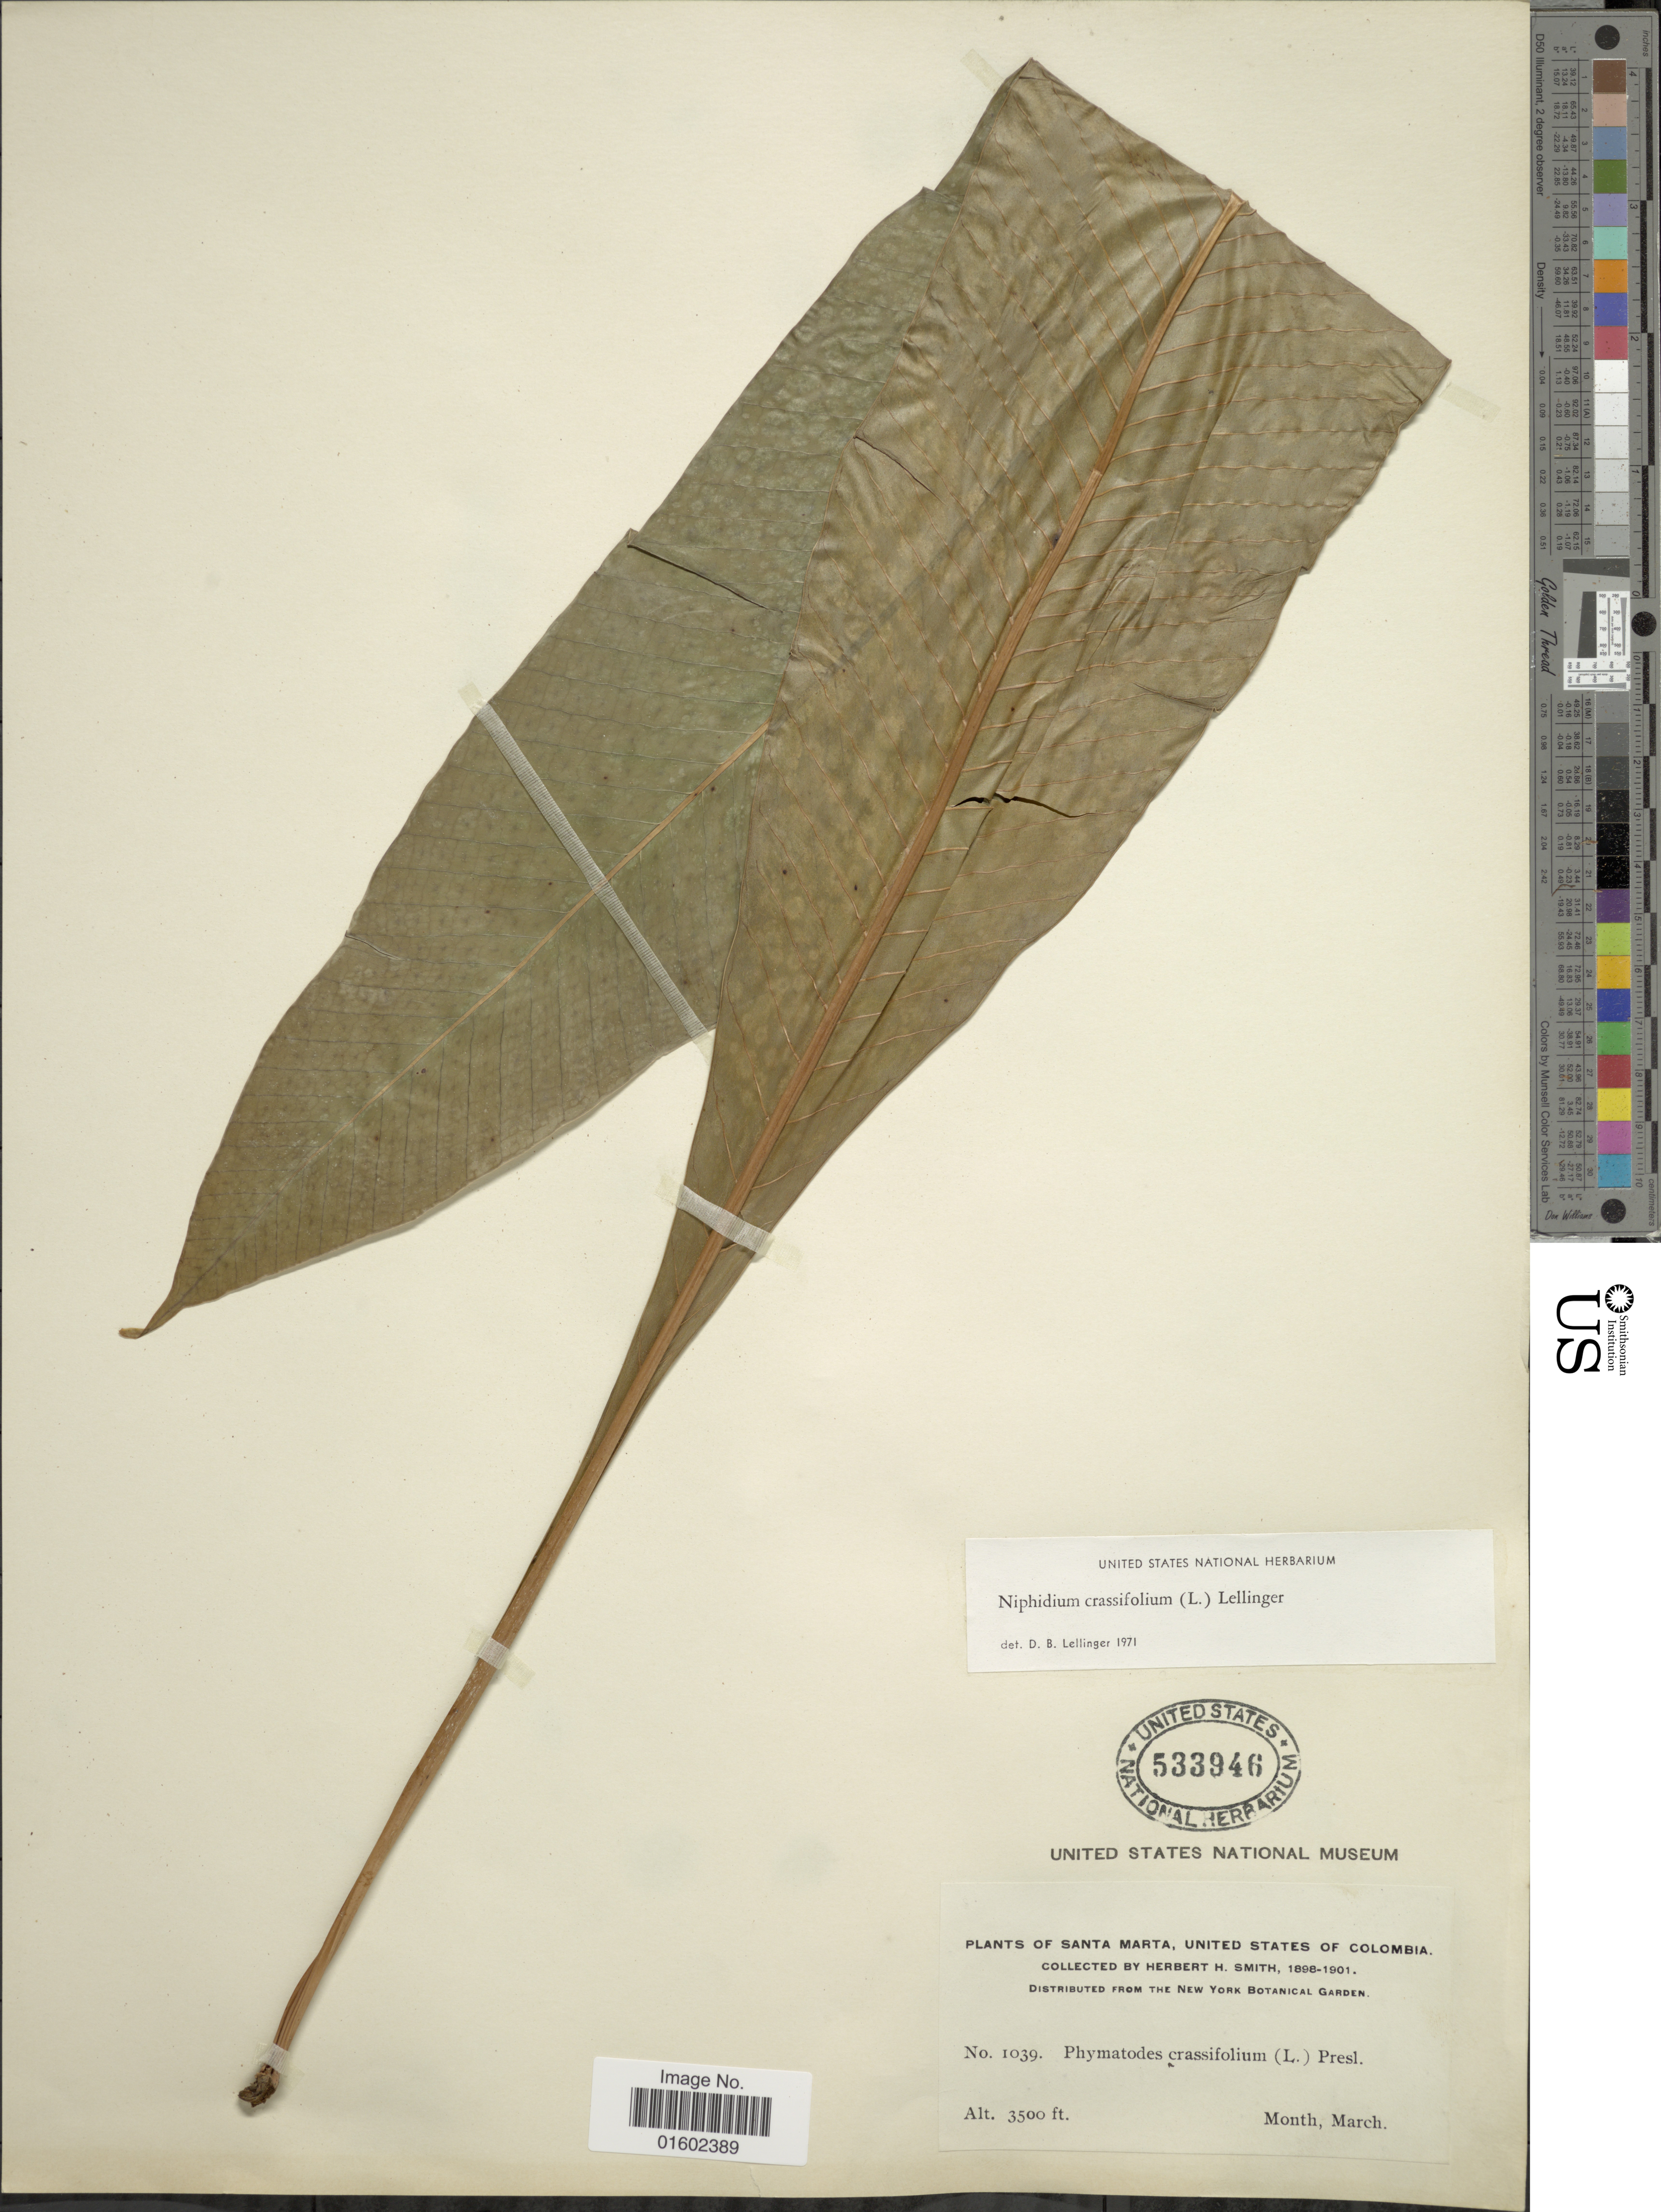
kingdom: Plantae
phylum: Tracheophyta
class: Polypodiopsida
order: Polypodiales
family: Polypodiaceae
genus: Niphidium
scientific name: Niphidium crassifolium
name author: (L.) Lellinger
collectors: Herbert H. Smith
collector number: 1039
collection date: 1898-03/1901-03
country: Colombia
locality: Santa Marta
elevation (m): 1067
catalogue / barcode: US 533946